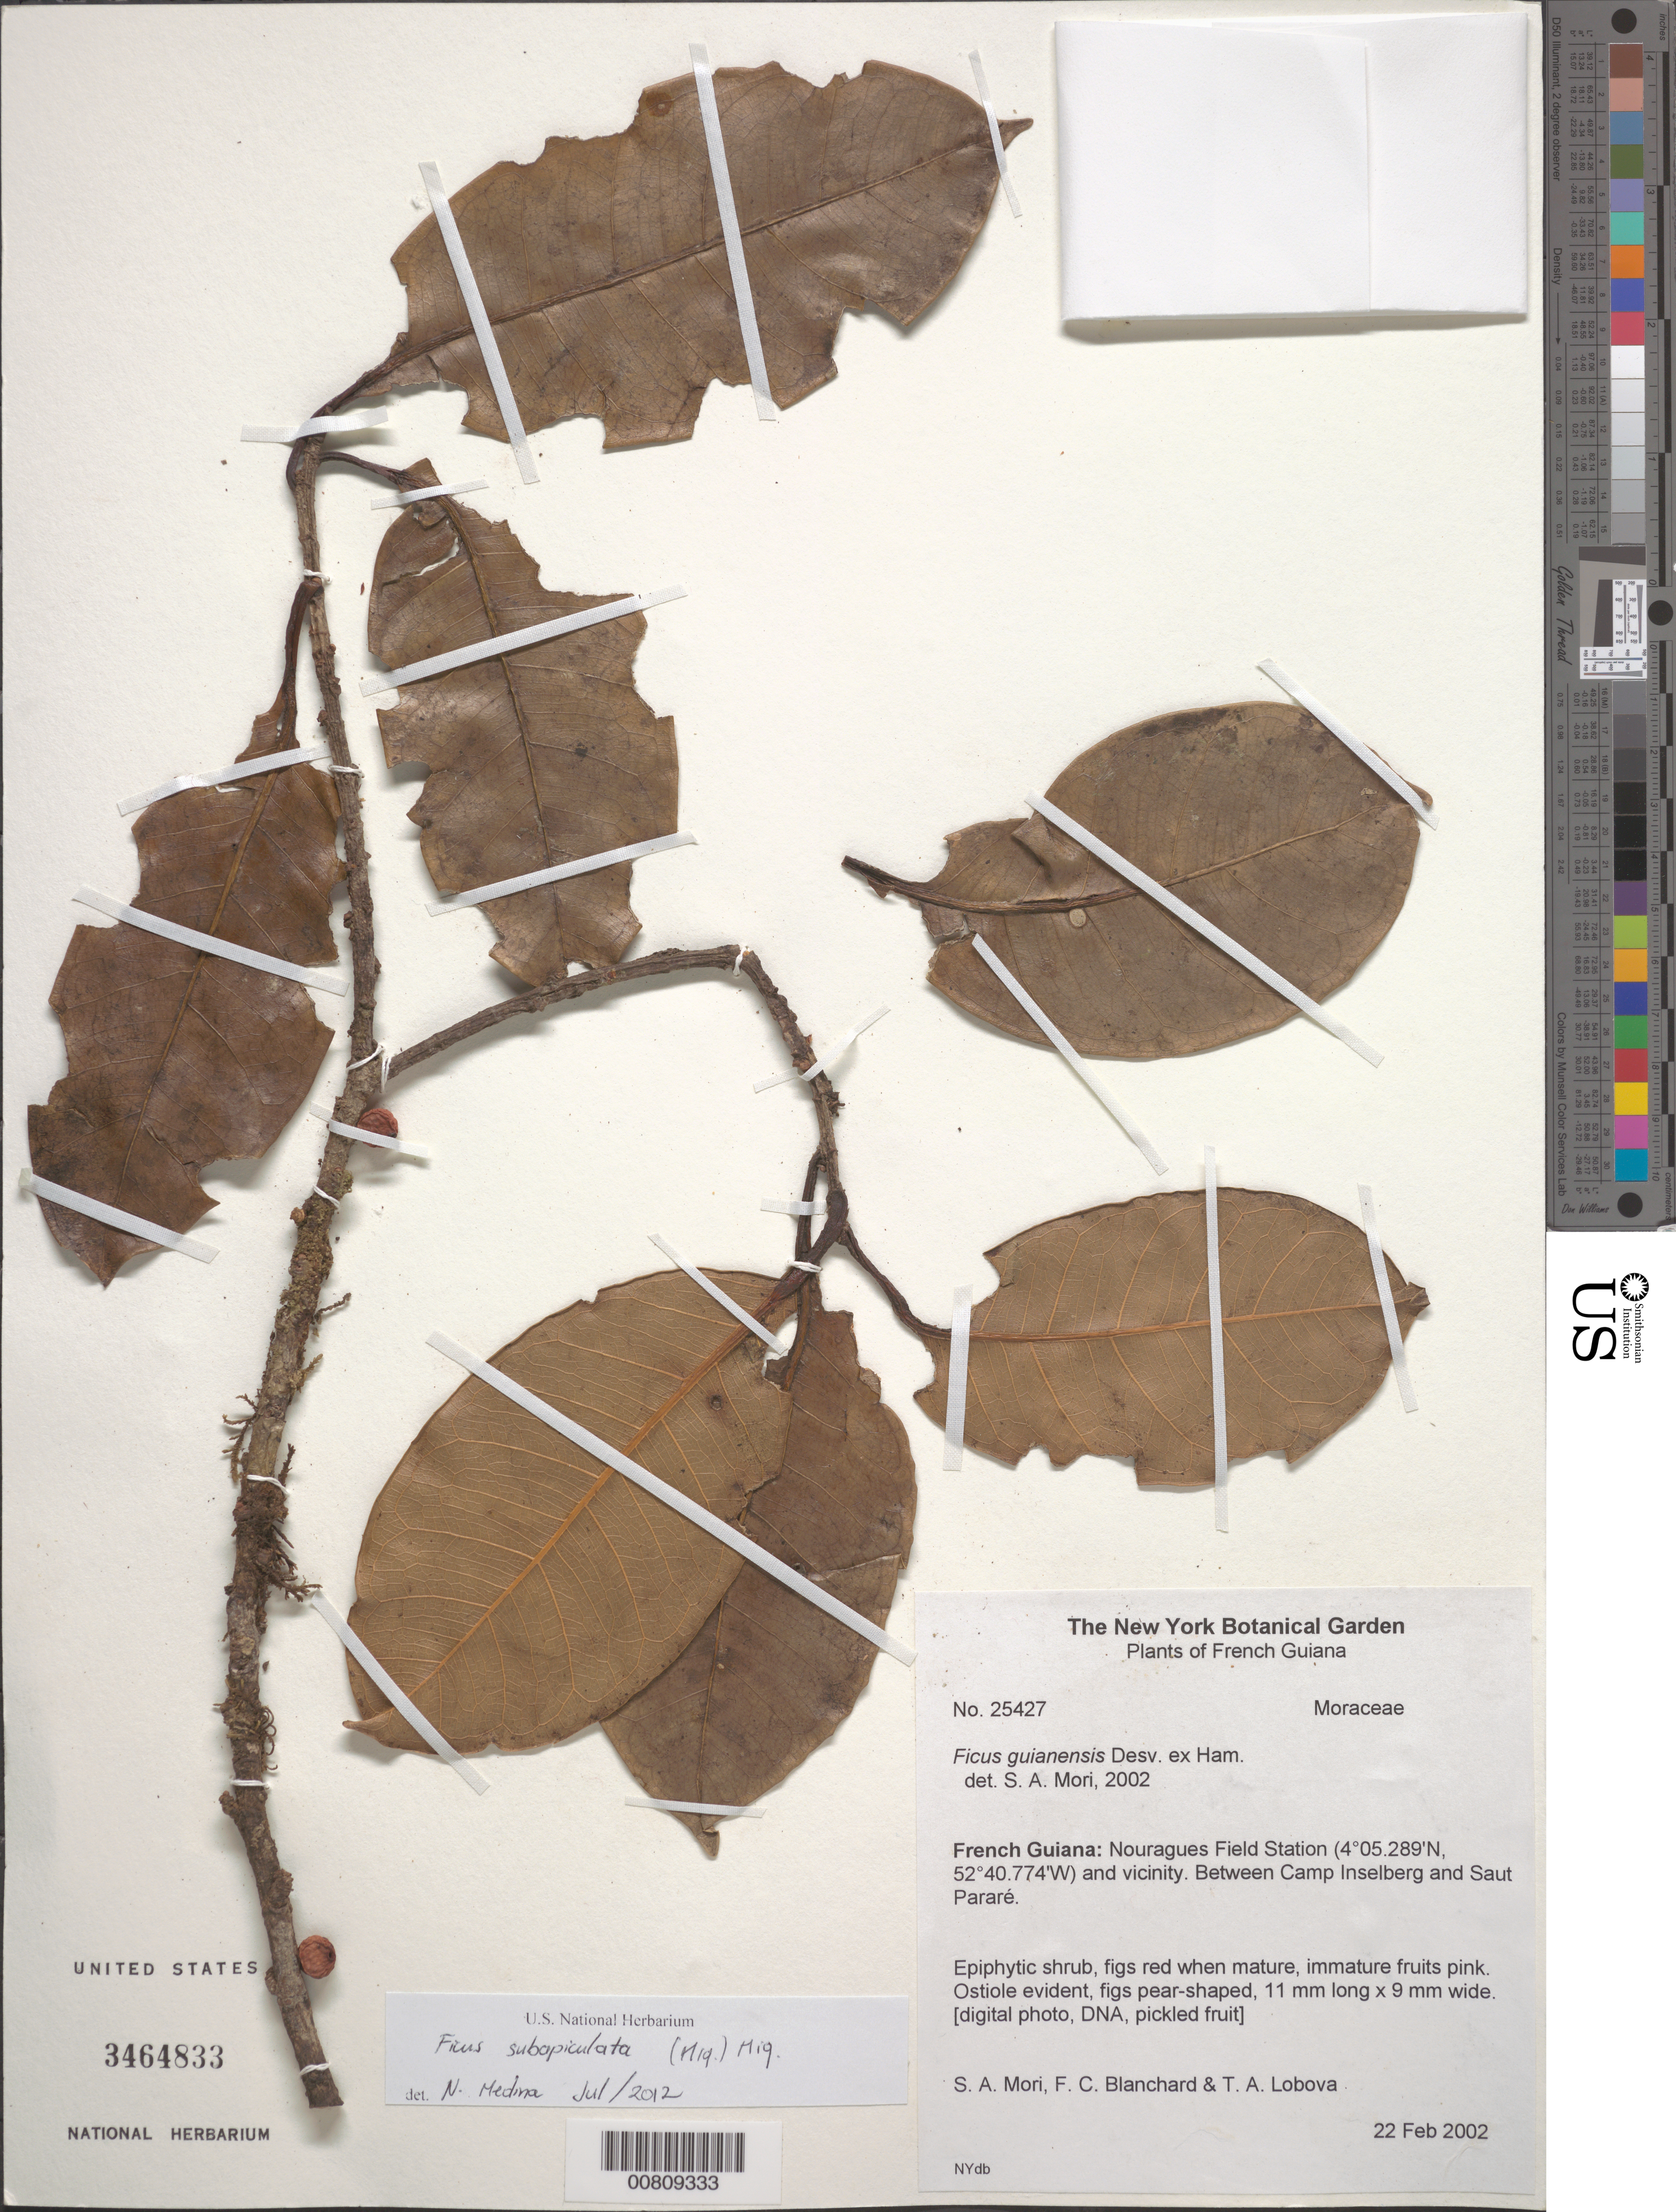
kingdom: Plantae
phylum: Tracheophyta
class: Magnoliopsida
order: Rosales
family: Moraceae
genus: Ficus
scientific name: Ficus subapiculata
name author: (Miq.) Miq.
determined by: Medina, N.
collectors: S. Mori, F. Blanchard & T. Lobova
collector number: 25427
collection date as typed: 22-Feb-02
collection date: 2002-02-22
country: French Guiana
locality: Nouragues Field Station, between Camp Inselberg and Saut Pararé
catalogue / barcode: US 3464833